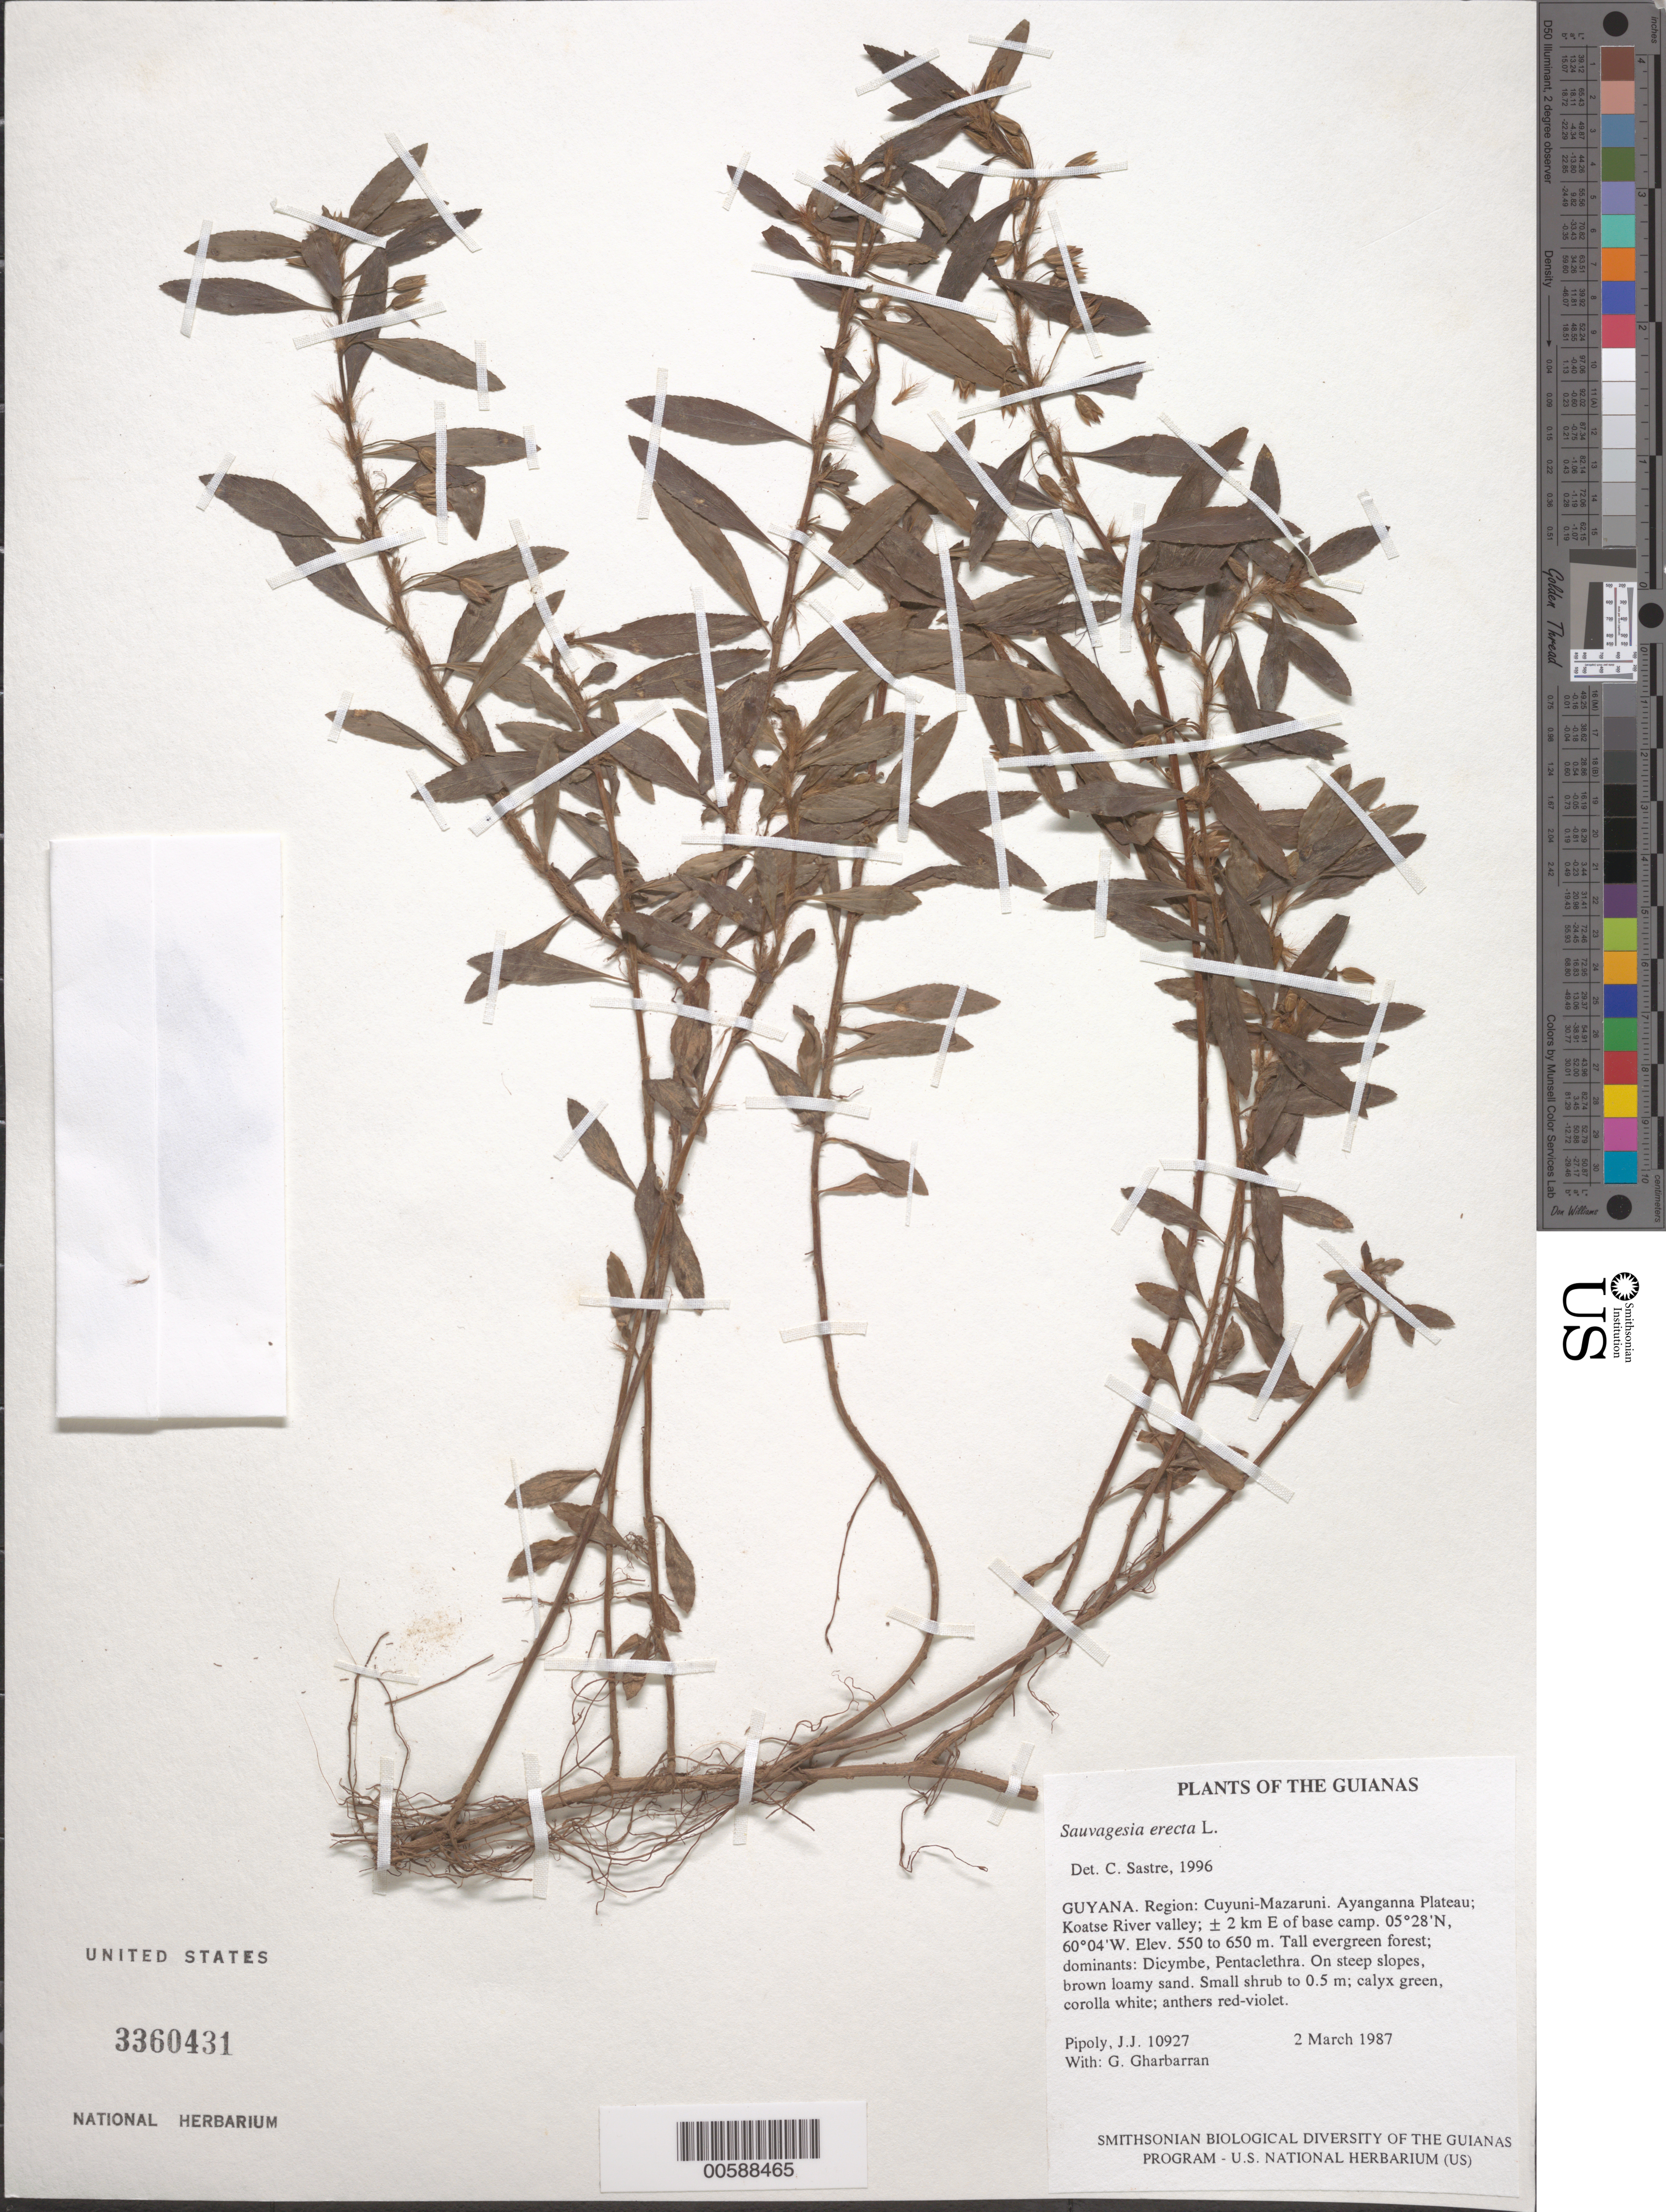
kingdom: Plantae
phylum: Tracheophyta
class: Magnoliopsida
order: Malpighiales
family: Ochnaceae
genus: Sauvagesia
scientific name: Sauvagesia erecta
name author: L.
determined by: Sastre, C. H. L.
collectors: J. J. Pipoly & G. Gharbarran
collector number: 10927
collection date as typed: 2 March 1987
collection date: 1987-03-02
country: Guyana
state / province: Cuyuni-Mazaruni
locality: Ayanganna Plateau; Koatse River valley; ± 2 km E of base camp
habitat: Tall evergreen forest; dominants: Dicymbe, Pentaclethra. On steep slopes, brown loamy sand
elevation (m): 550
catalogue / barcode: US 3360431